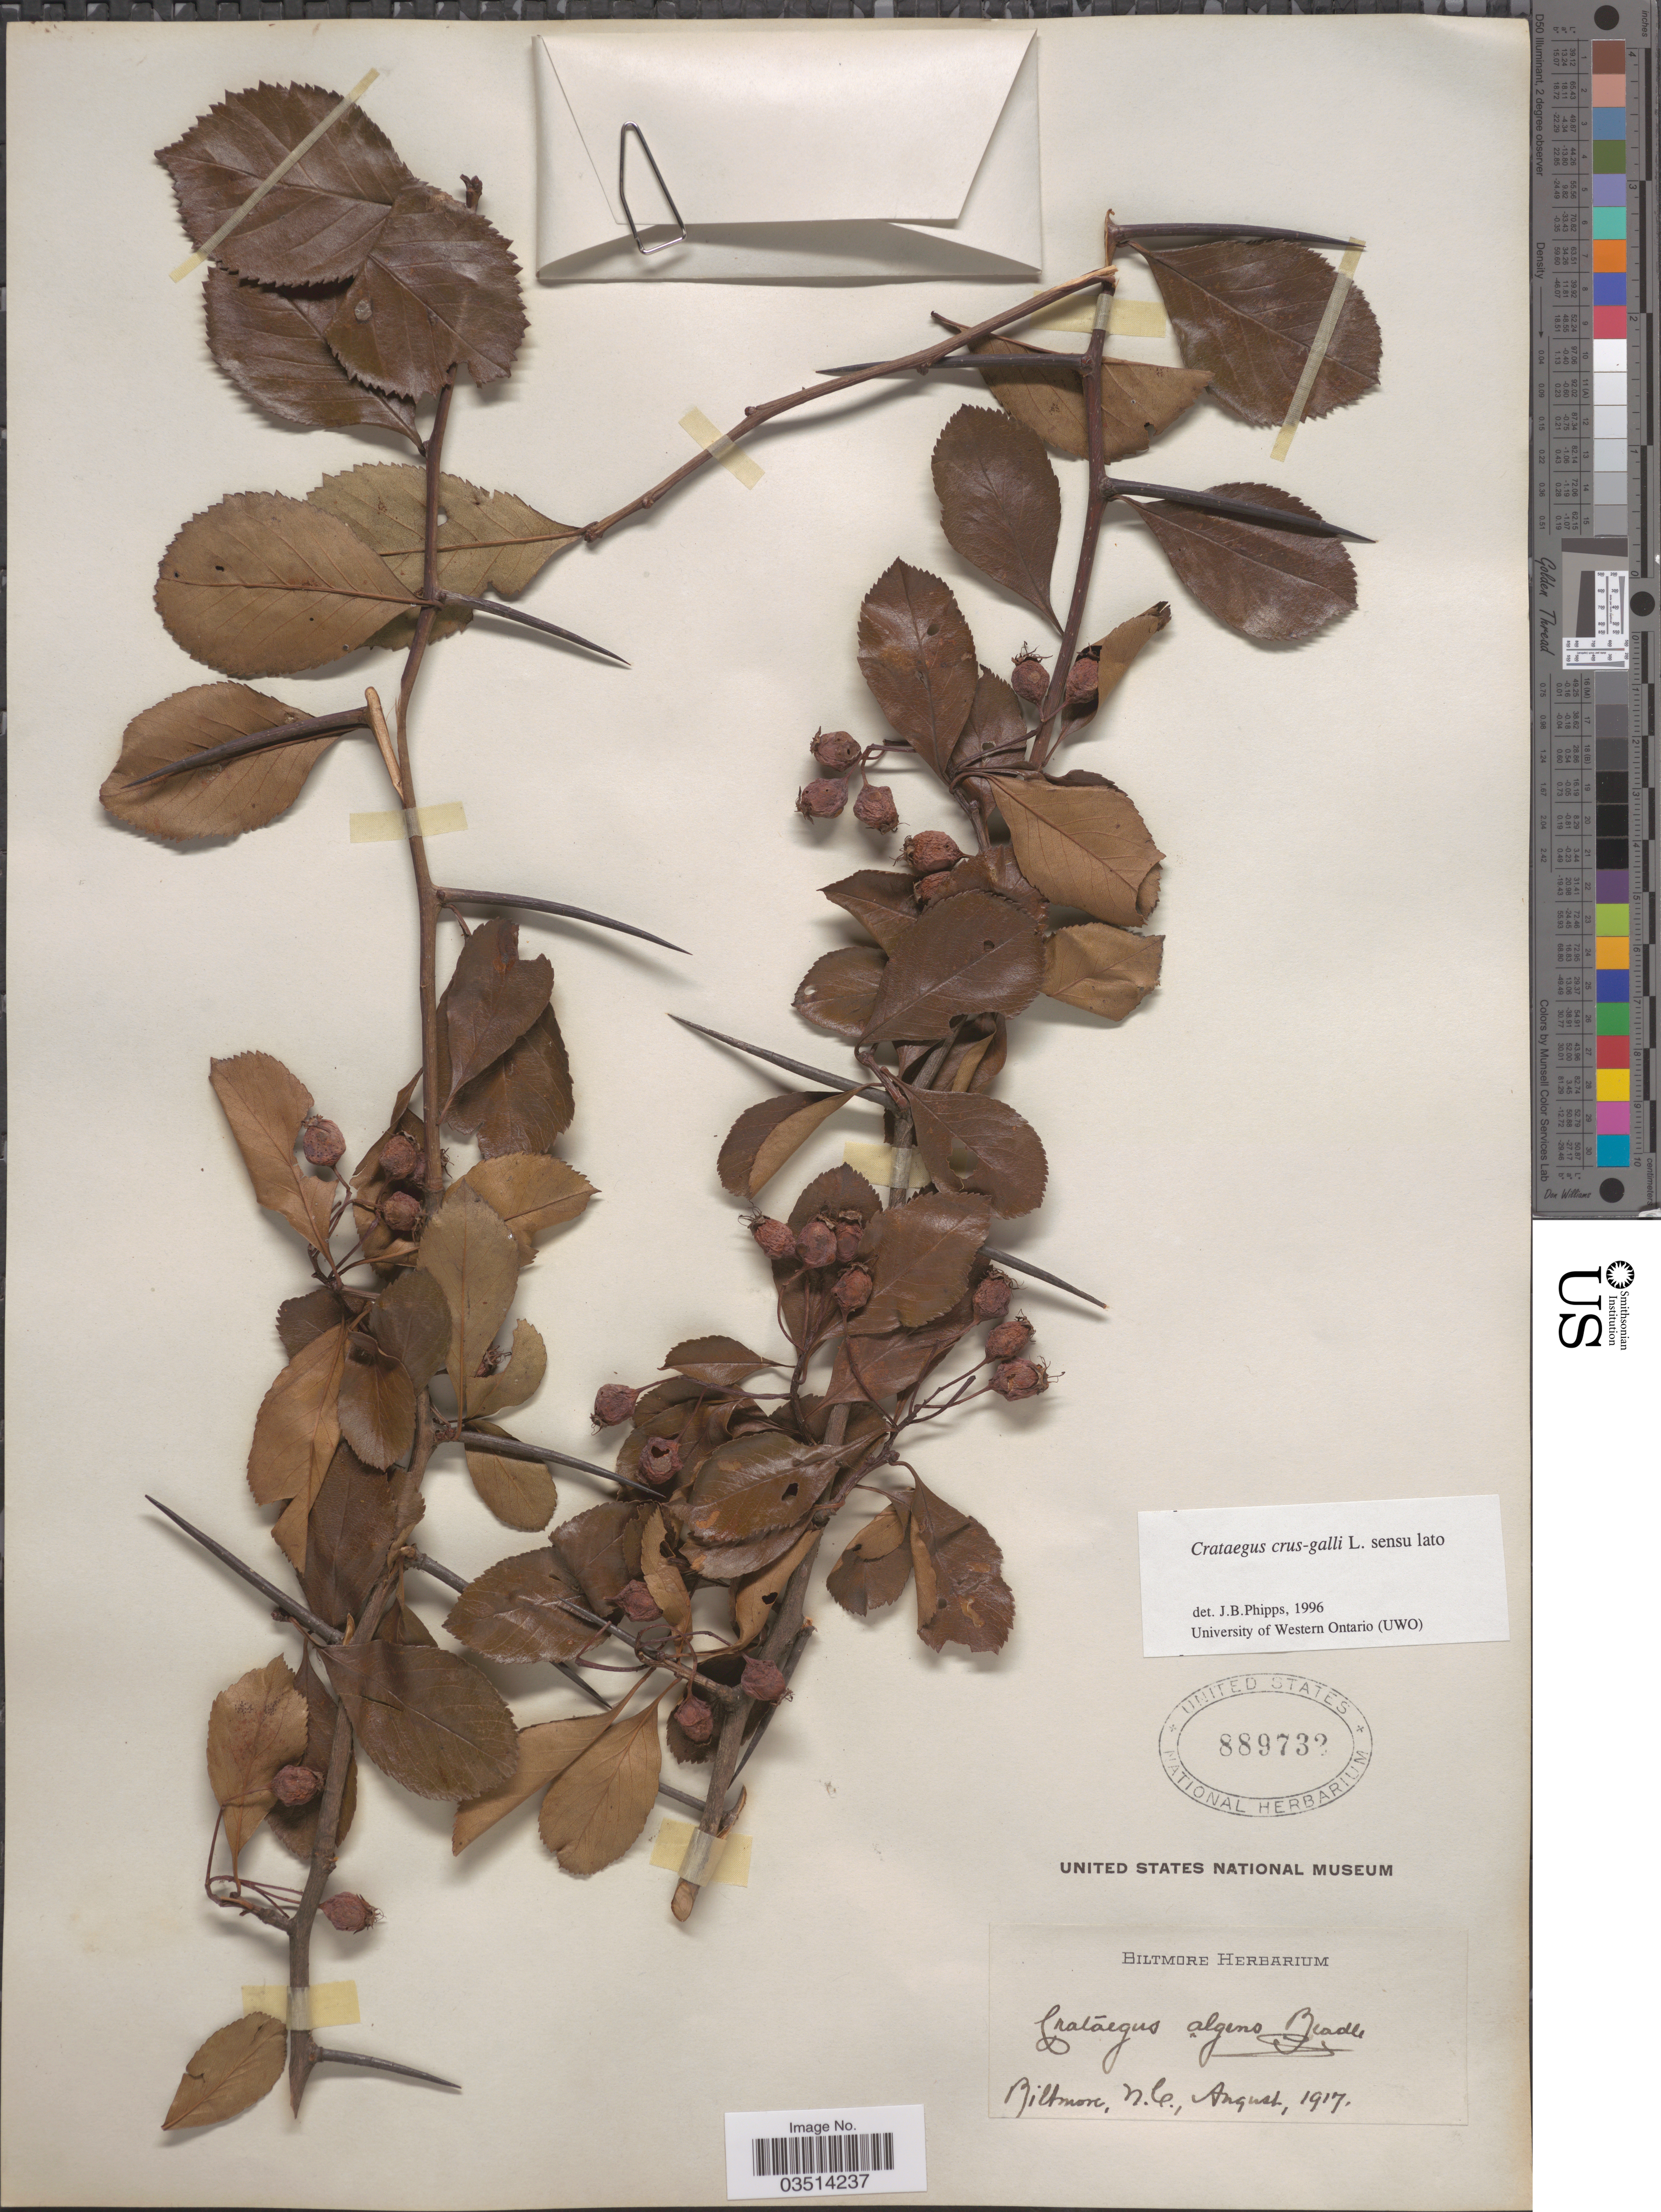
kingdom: Plantae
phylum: Tracheophyta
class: Magnoliopsida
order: Rosales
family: Rosaceae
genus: Crataegus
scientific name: Crataegus crus-galli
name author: L.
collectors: ex herb. Biltmore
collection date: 1917-08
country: United States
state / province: North Carolina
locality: Biltmore.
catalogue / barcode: US 889732